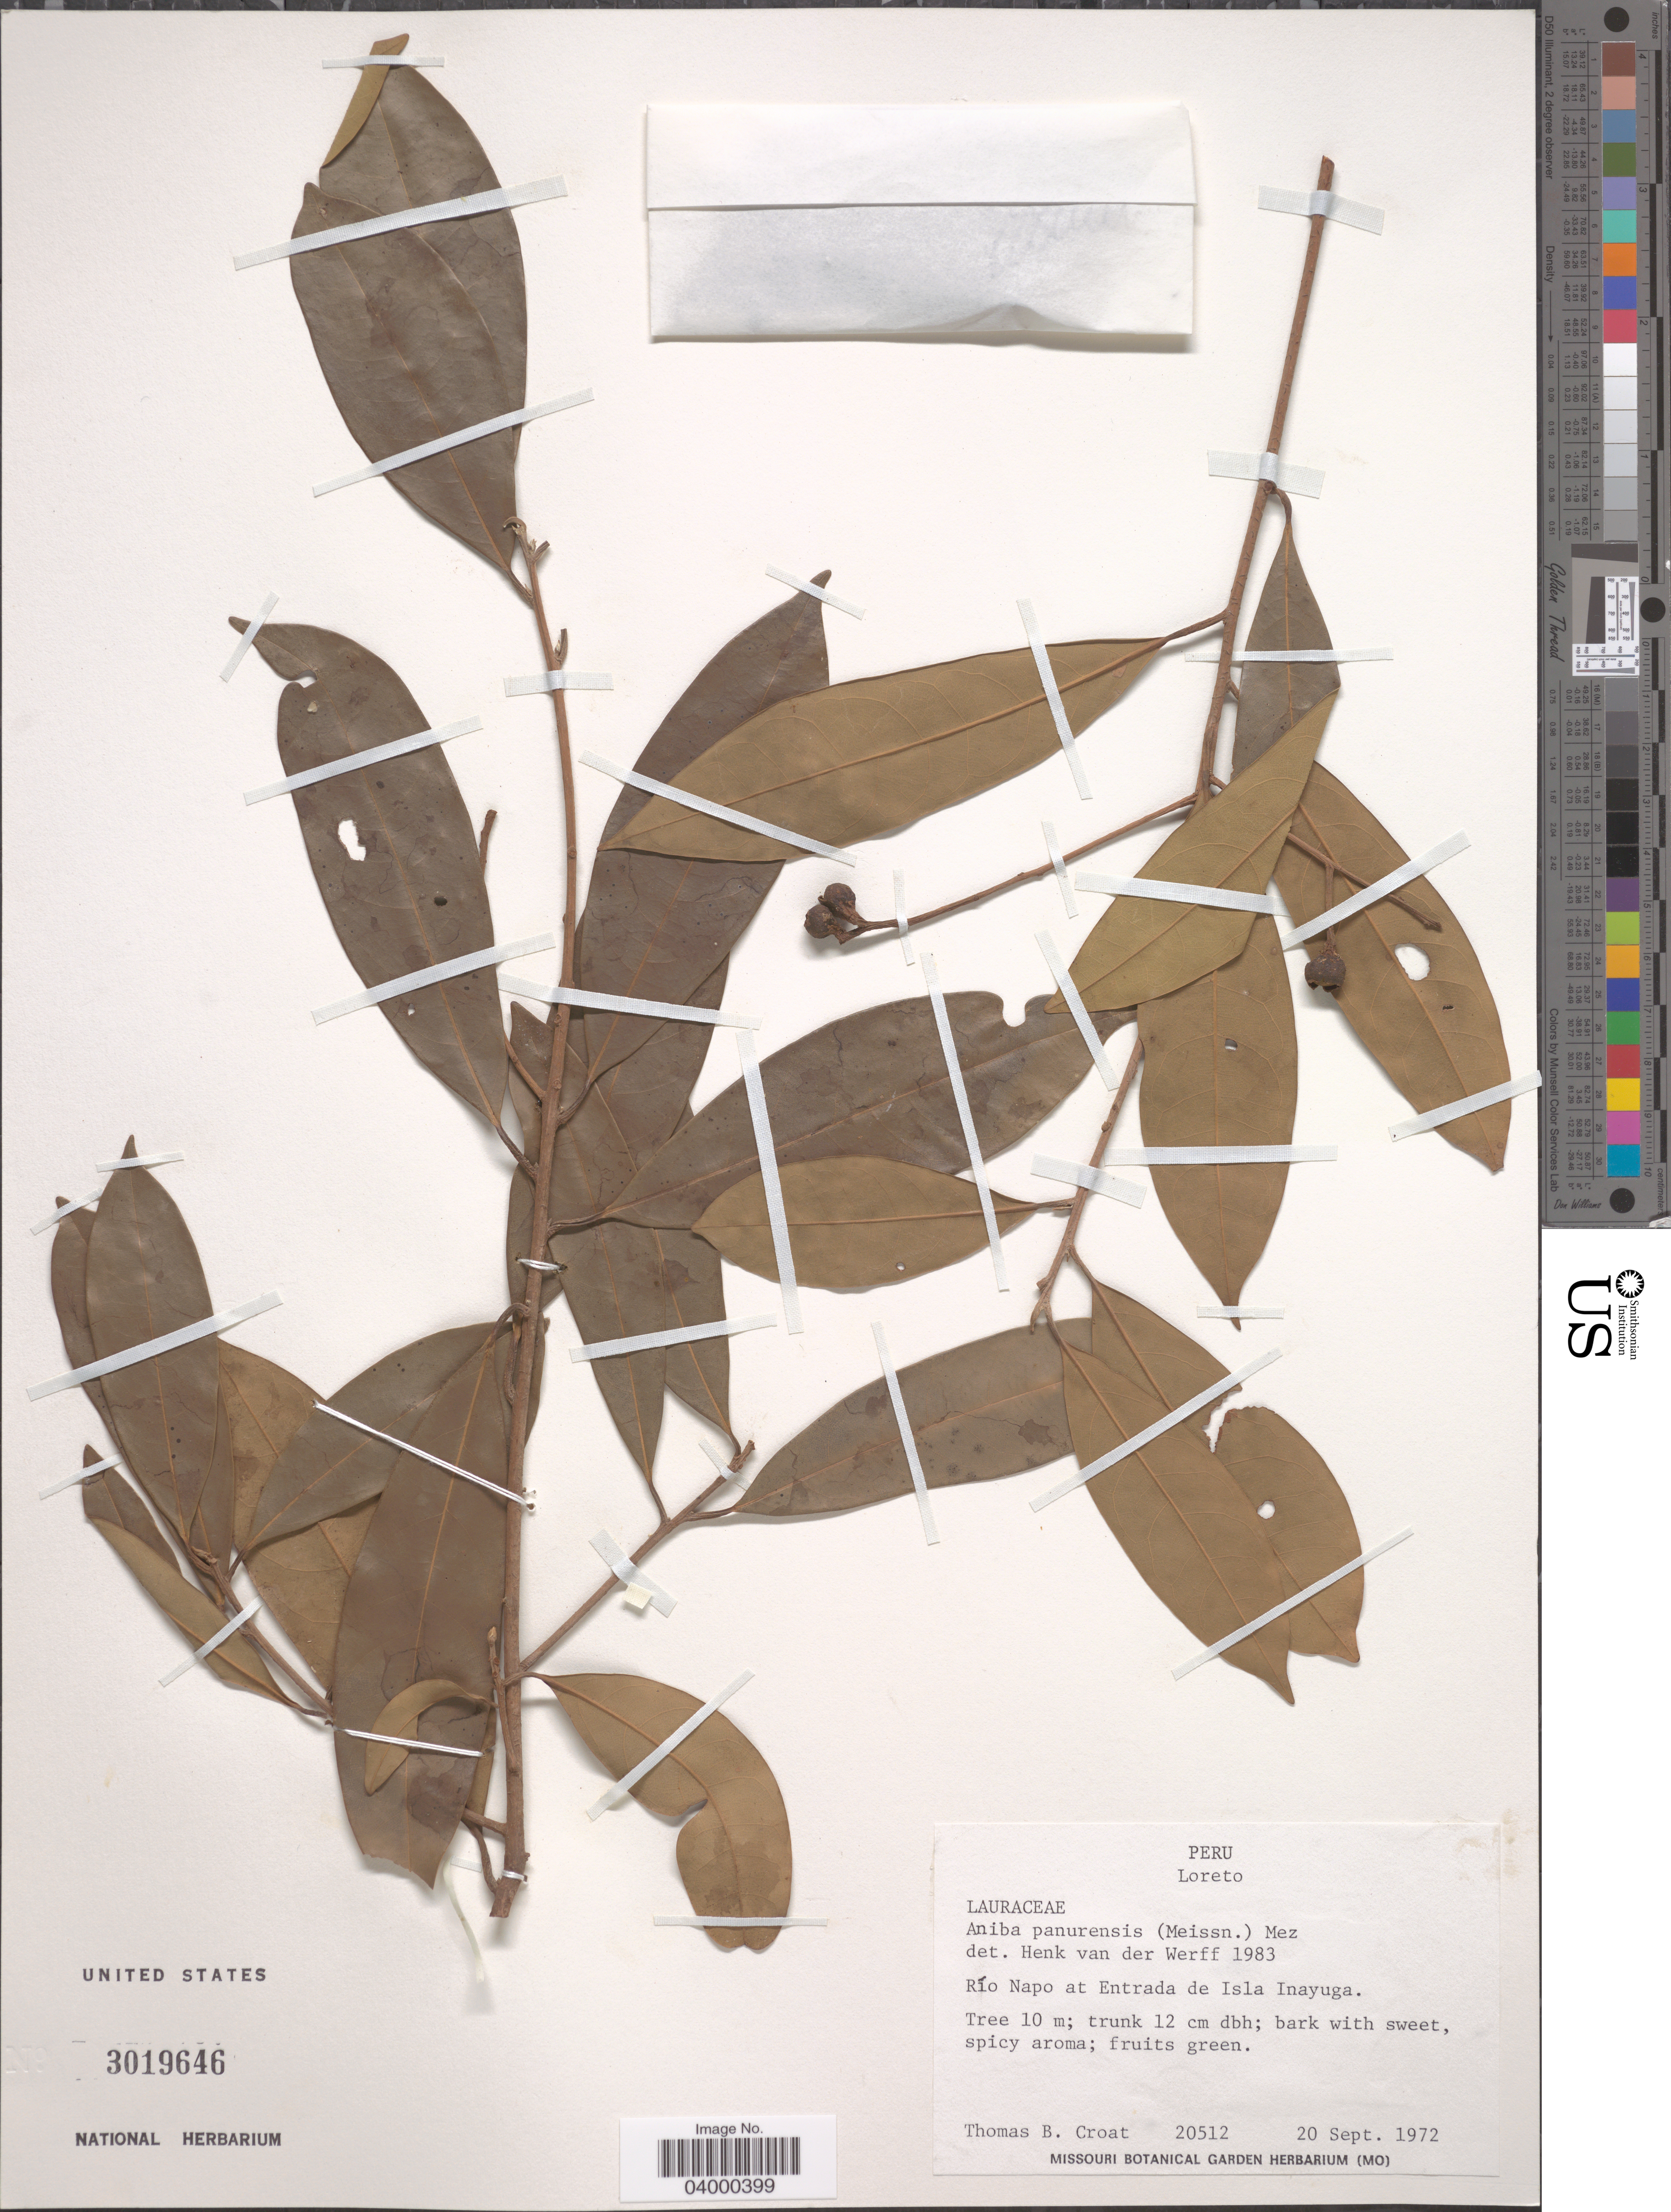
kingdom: Plantae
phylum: Tracheophyta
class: Magnoliopsida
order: Laurales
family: Lauraceae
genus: Aniba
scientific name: Aniba panurensis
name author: (Meisn.) Mez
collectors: T. B. Croat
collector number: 20512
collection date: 1972-09-20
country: Peru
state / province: Loreto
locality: Río Napo at Entrada de Isla Inayuga.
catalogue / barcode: US 3019646